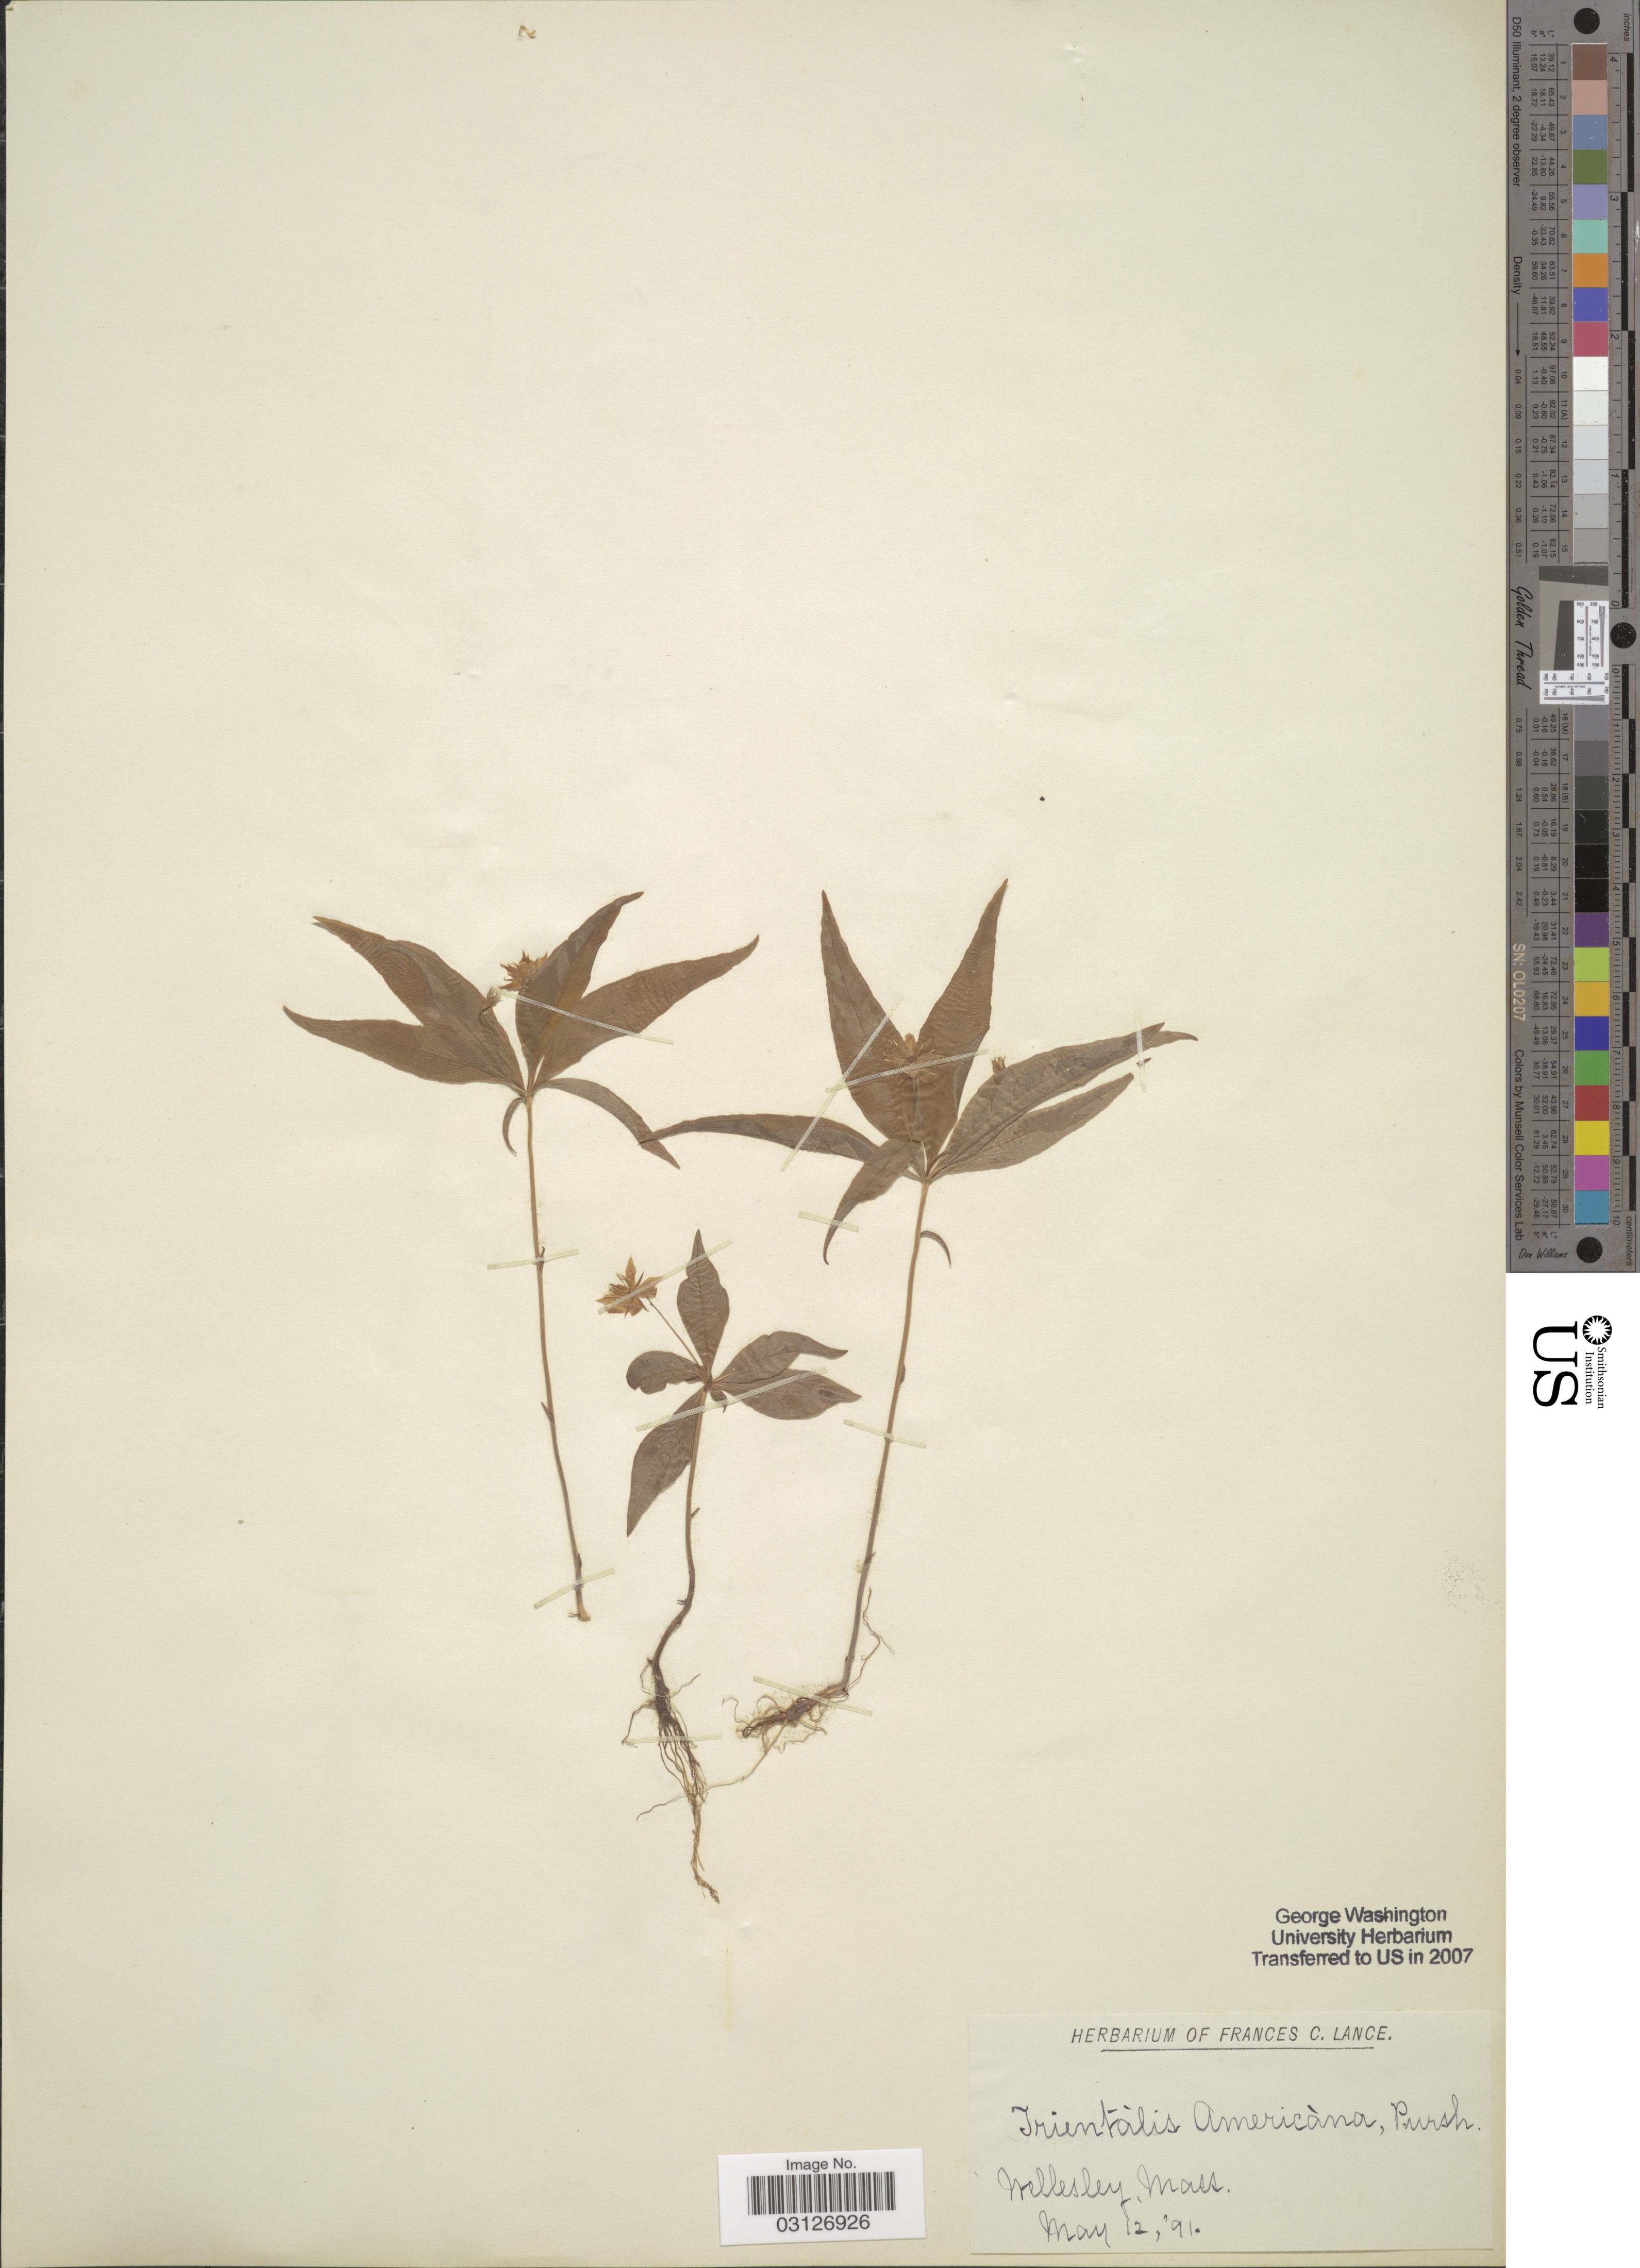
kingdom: Plantae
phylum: Tracheophyta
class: Magnoliopsida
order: Ericales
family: Primulaceae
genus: Trientalis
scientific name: Trientalis americana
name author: Pursh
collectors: ex herb. Frances C. Lance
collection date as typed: Transcribed d/m/y: 12/5/91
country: United States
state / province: Massachusetts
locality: Wellesley, Mass.